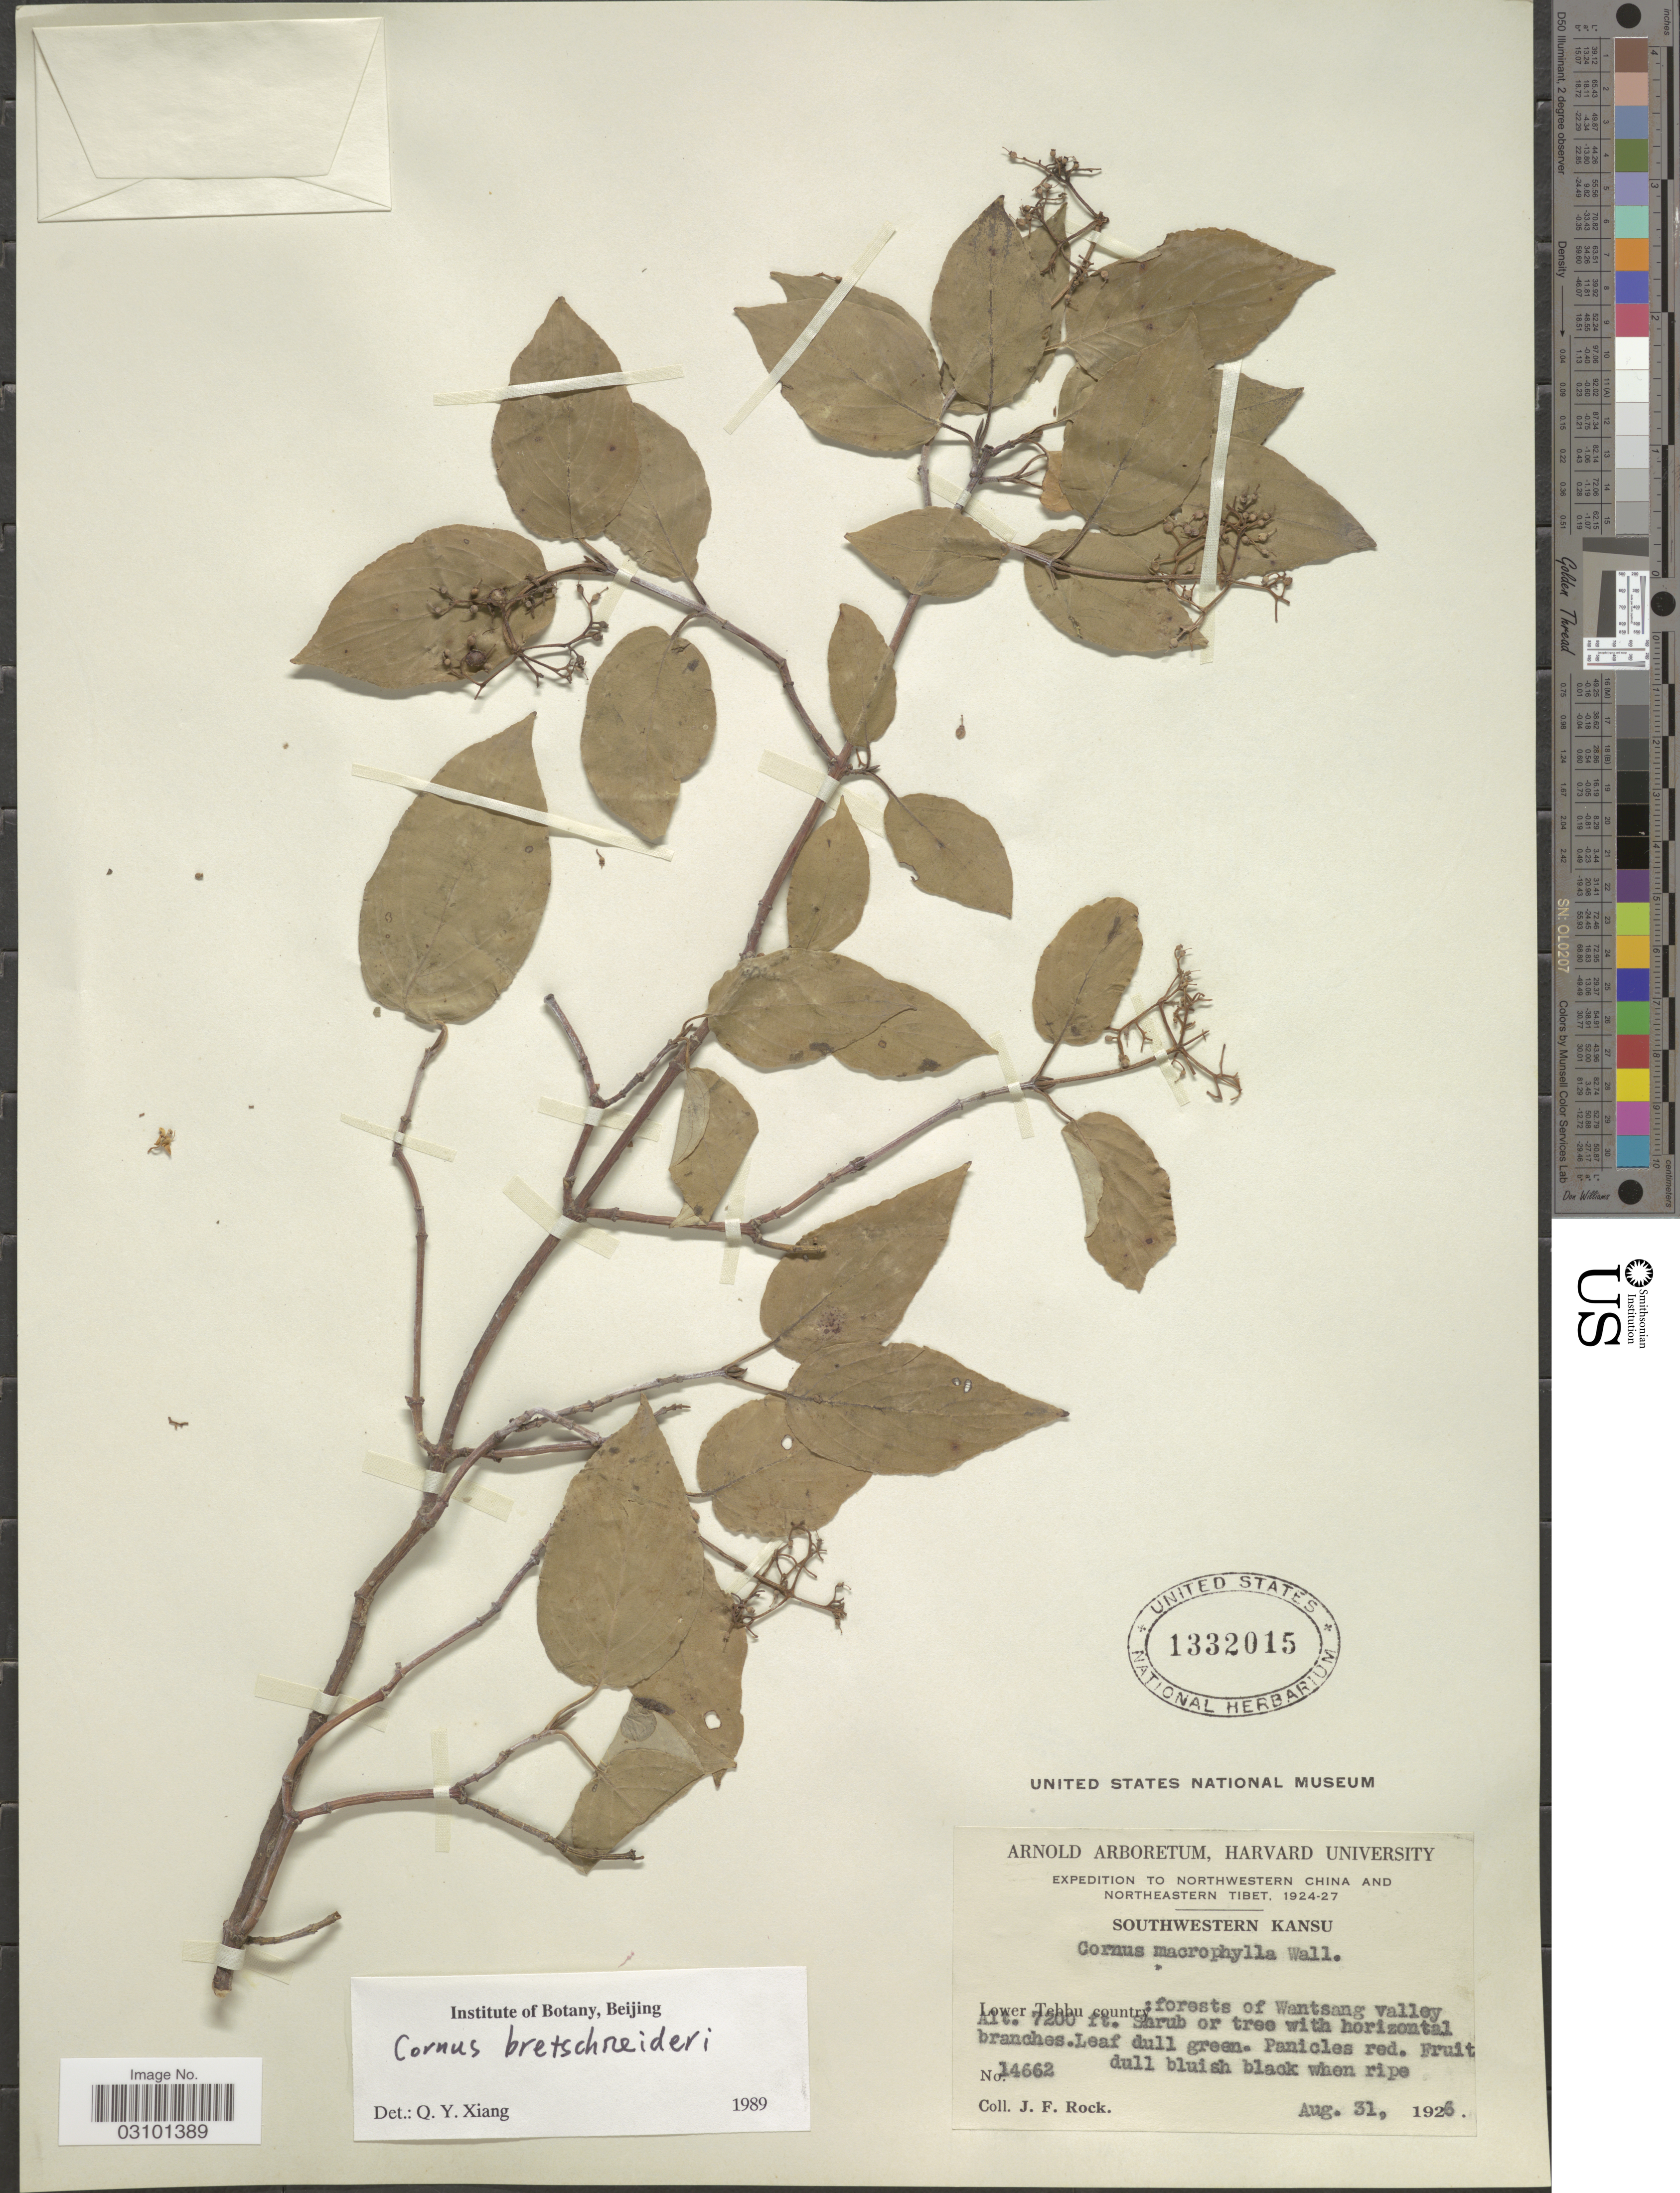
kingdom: Plantae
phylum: Tracheophyta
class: Magnoliopsida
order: Cornales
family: Cornaceae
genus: Cornus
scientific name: Cornus bretschneideri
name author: L.Henry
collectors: J. Rock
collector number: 14662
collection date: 1926-08-31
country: China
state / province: Gansu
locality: Northwestern China and Northeastern Tibet. Southwestern Kansu. Lower Tebbu country: forests of Wantsang valley.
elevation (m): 2195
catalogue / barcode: US 1332015